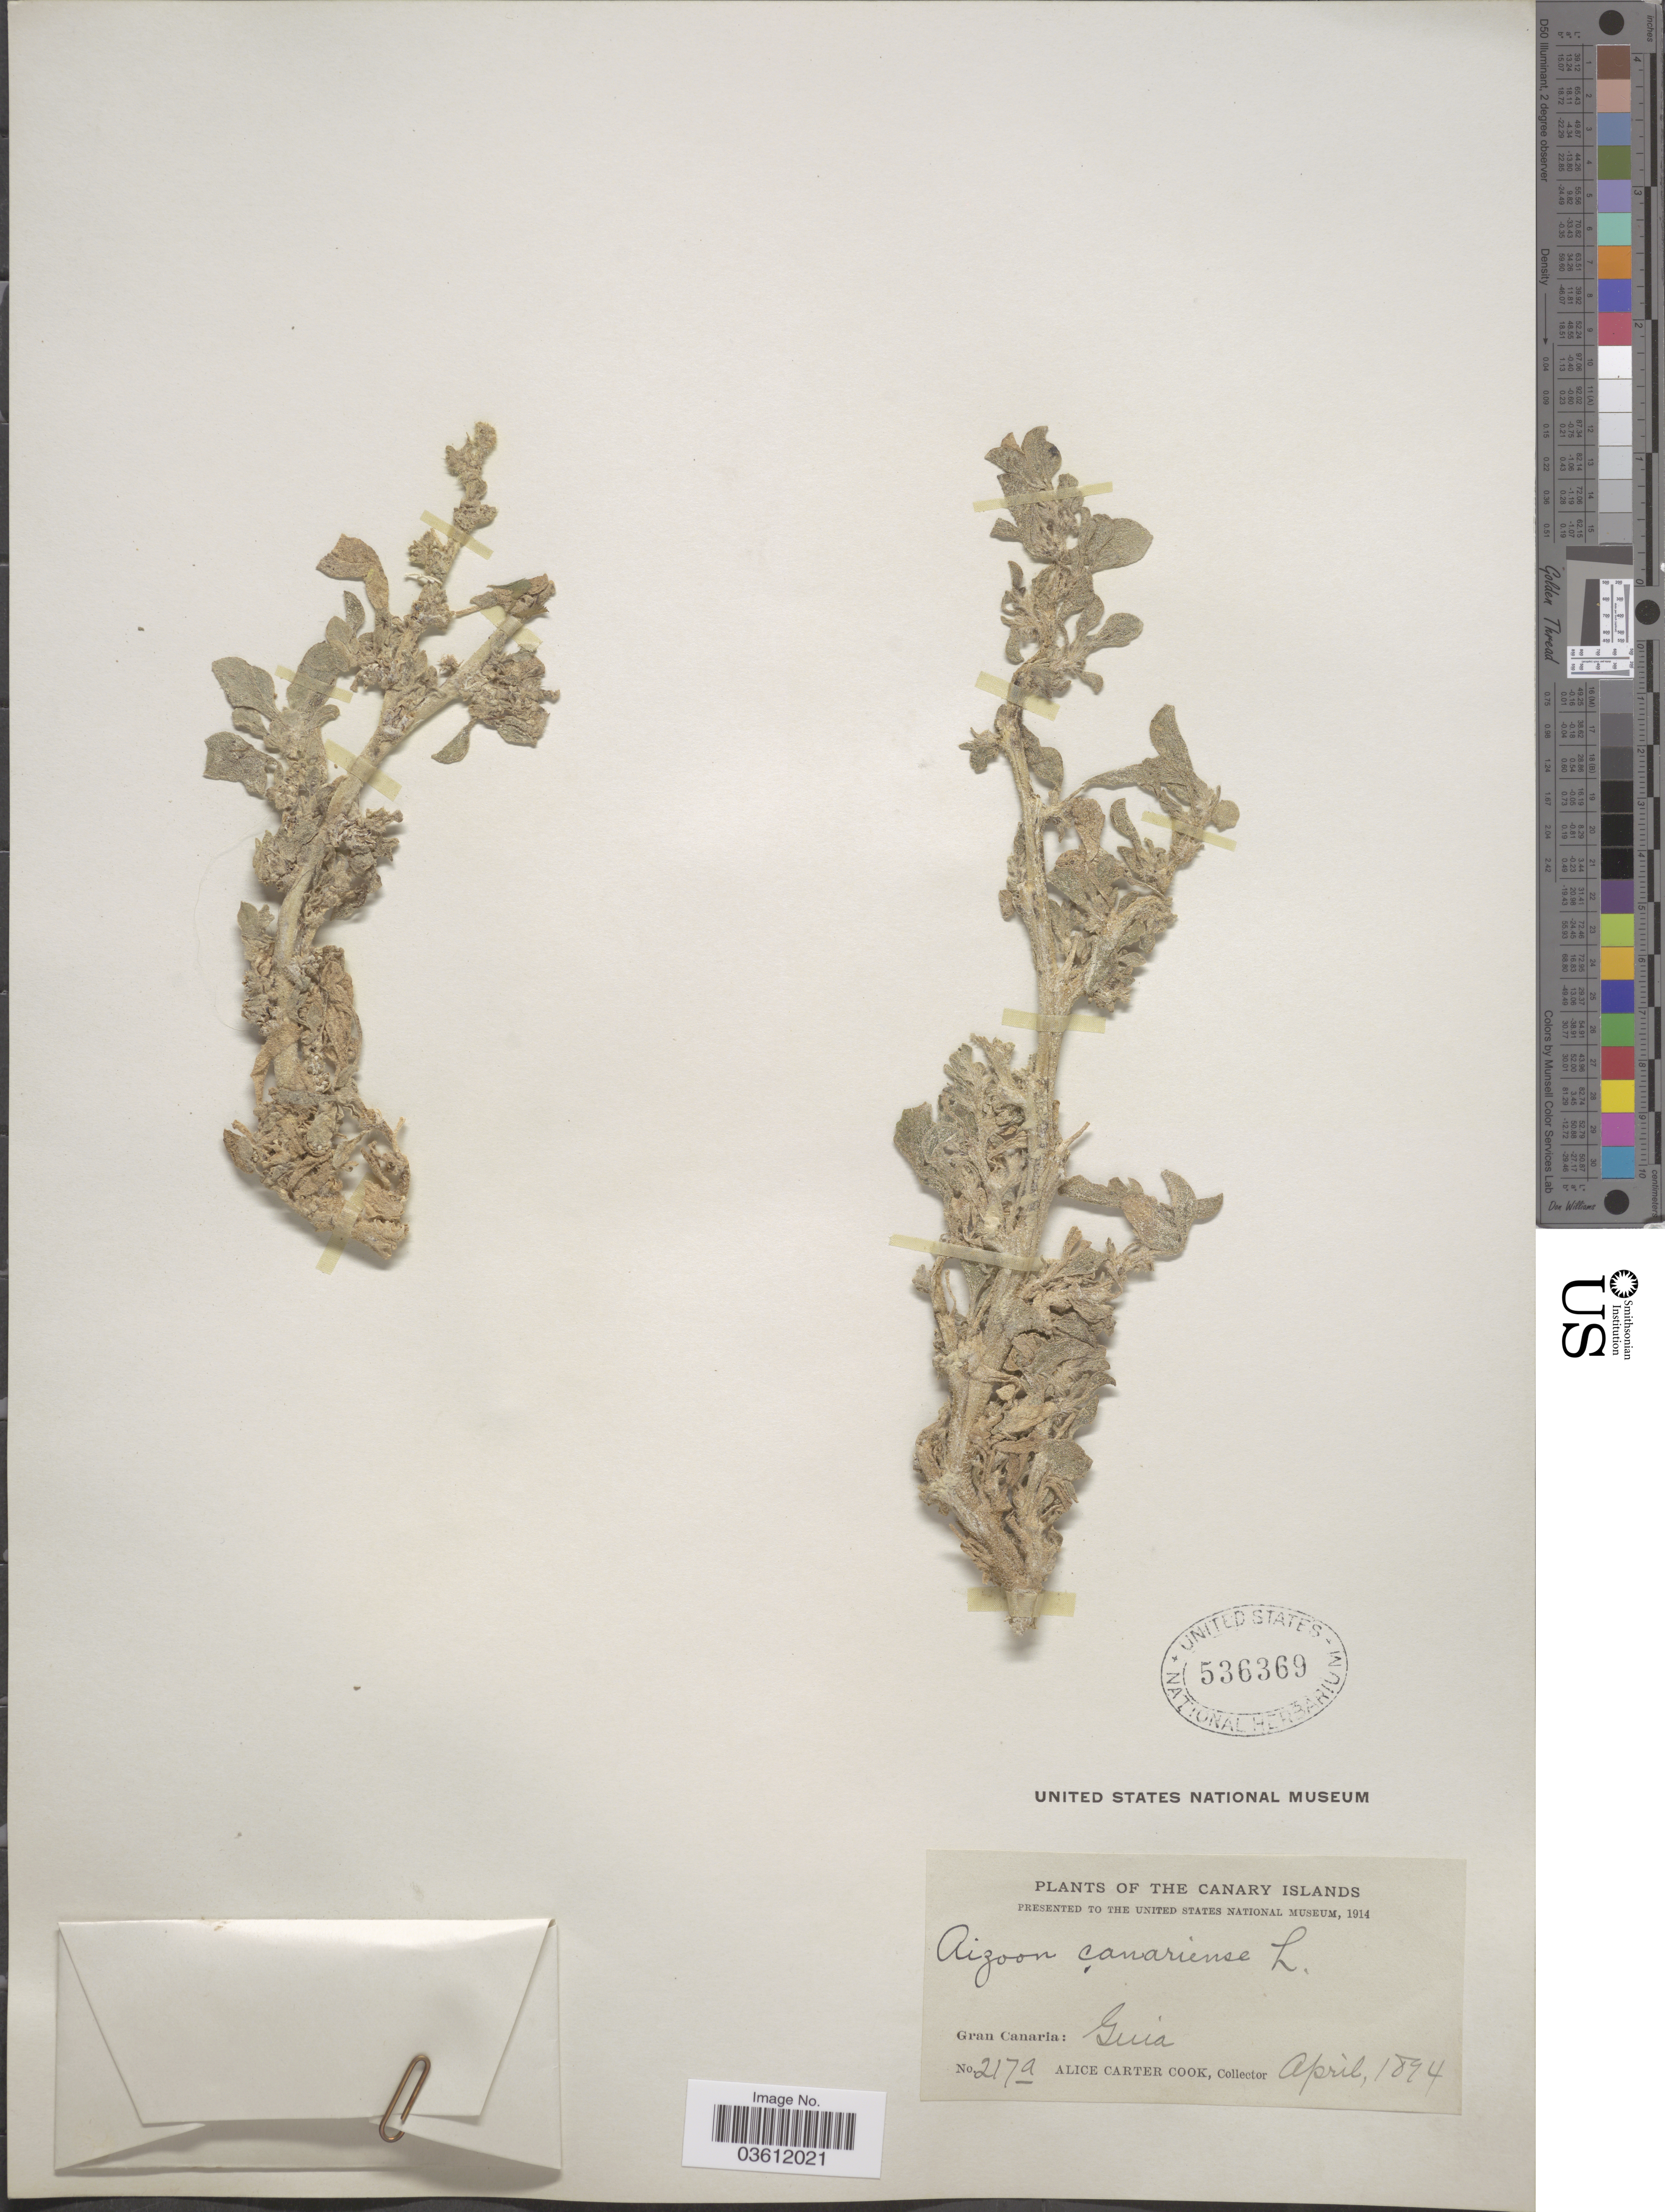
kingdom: Plantae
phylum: Tracheophyta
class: Magnoliopsida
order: Caryophyllales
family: Aizoaceae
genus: Aizoon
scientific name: Aizoon canariense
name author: L.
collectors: Alice C. Cook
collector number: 217a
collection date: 1894-04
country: Spain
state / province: Canarias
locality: The Canary Islands. Gran Canaria: Guia.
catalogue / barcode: US 536369